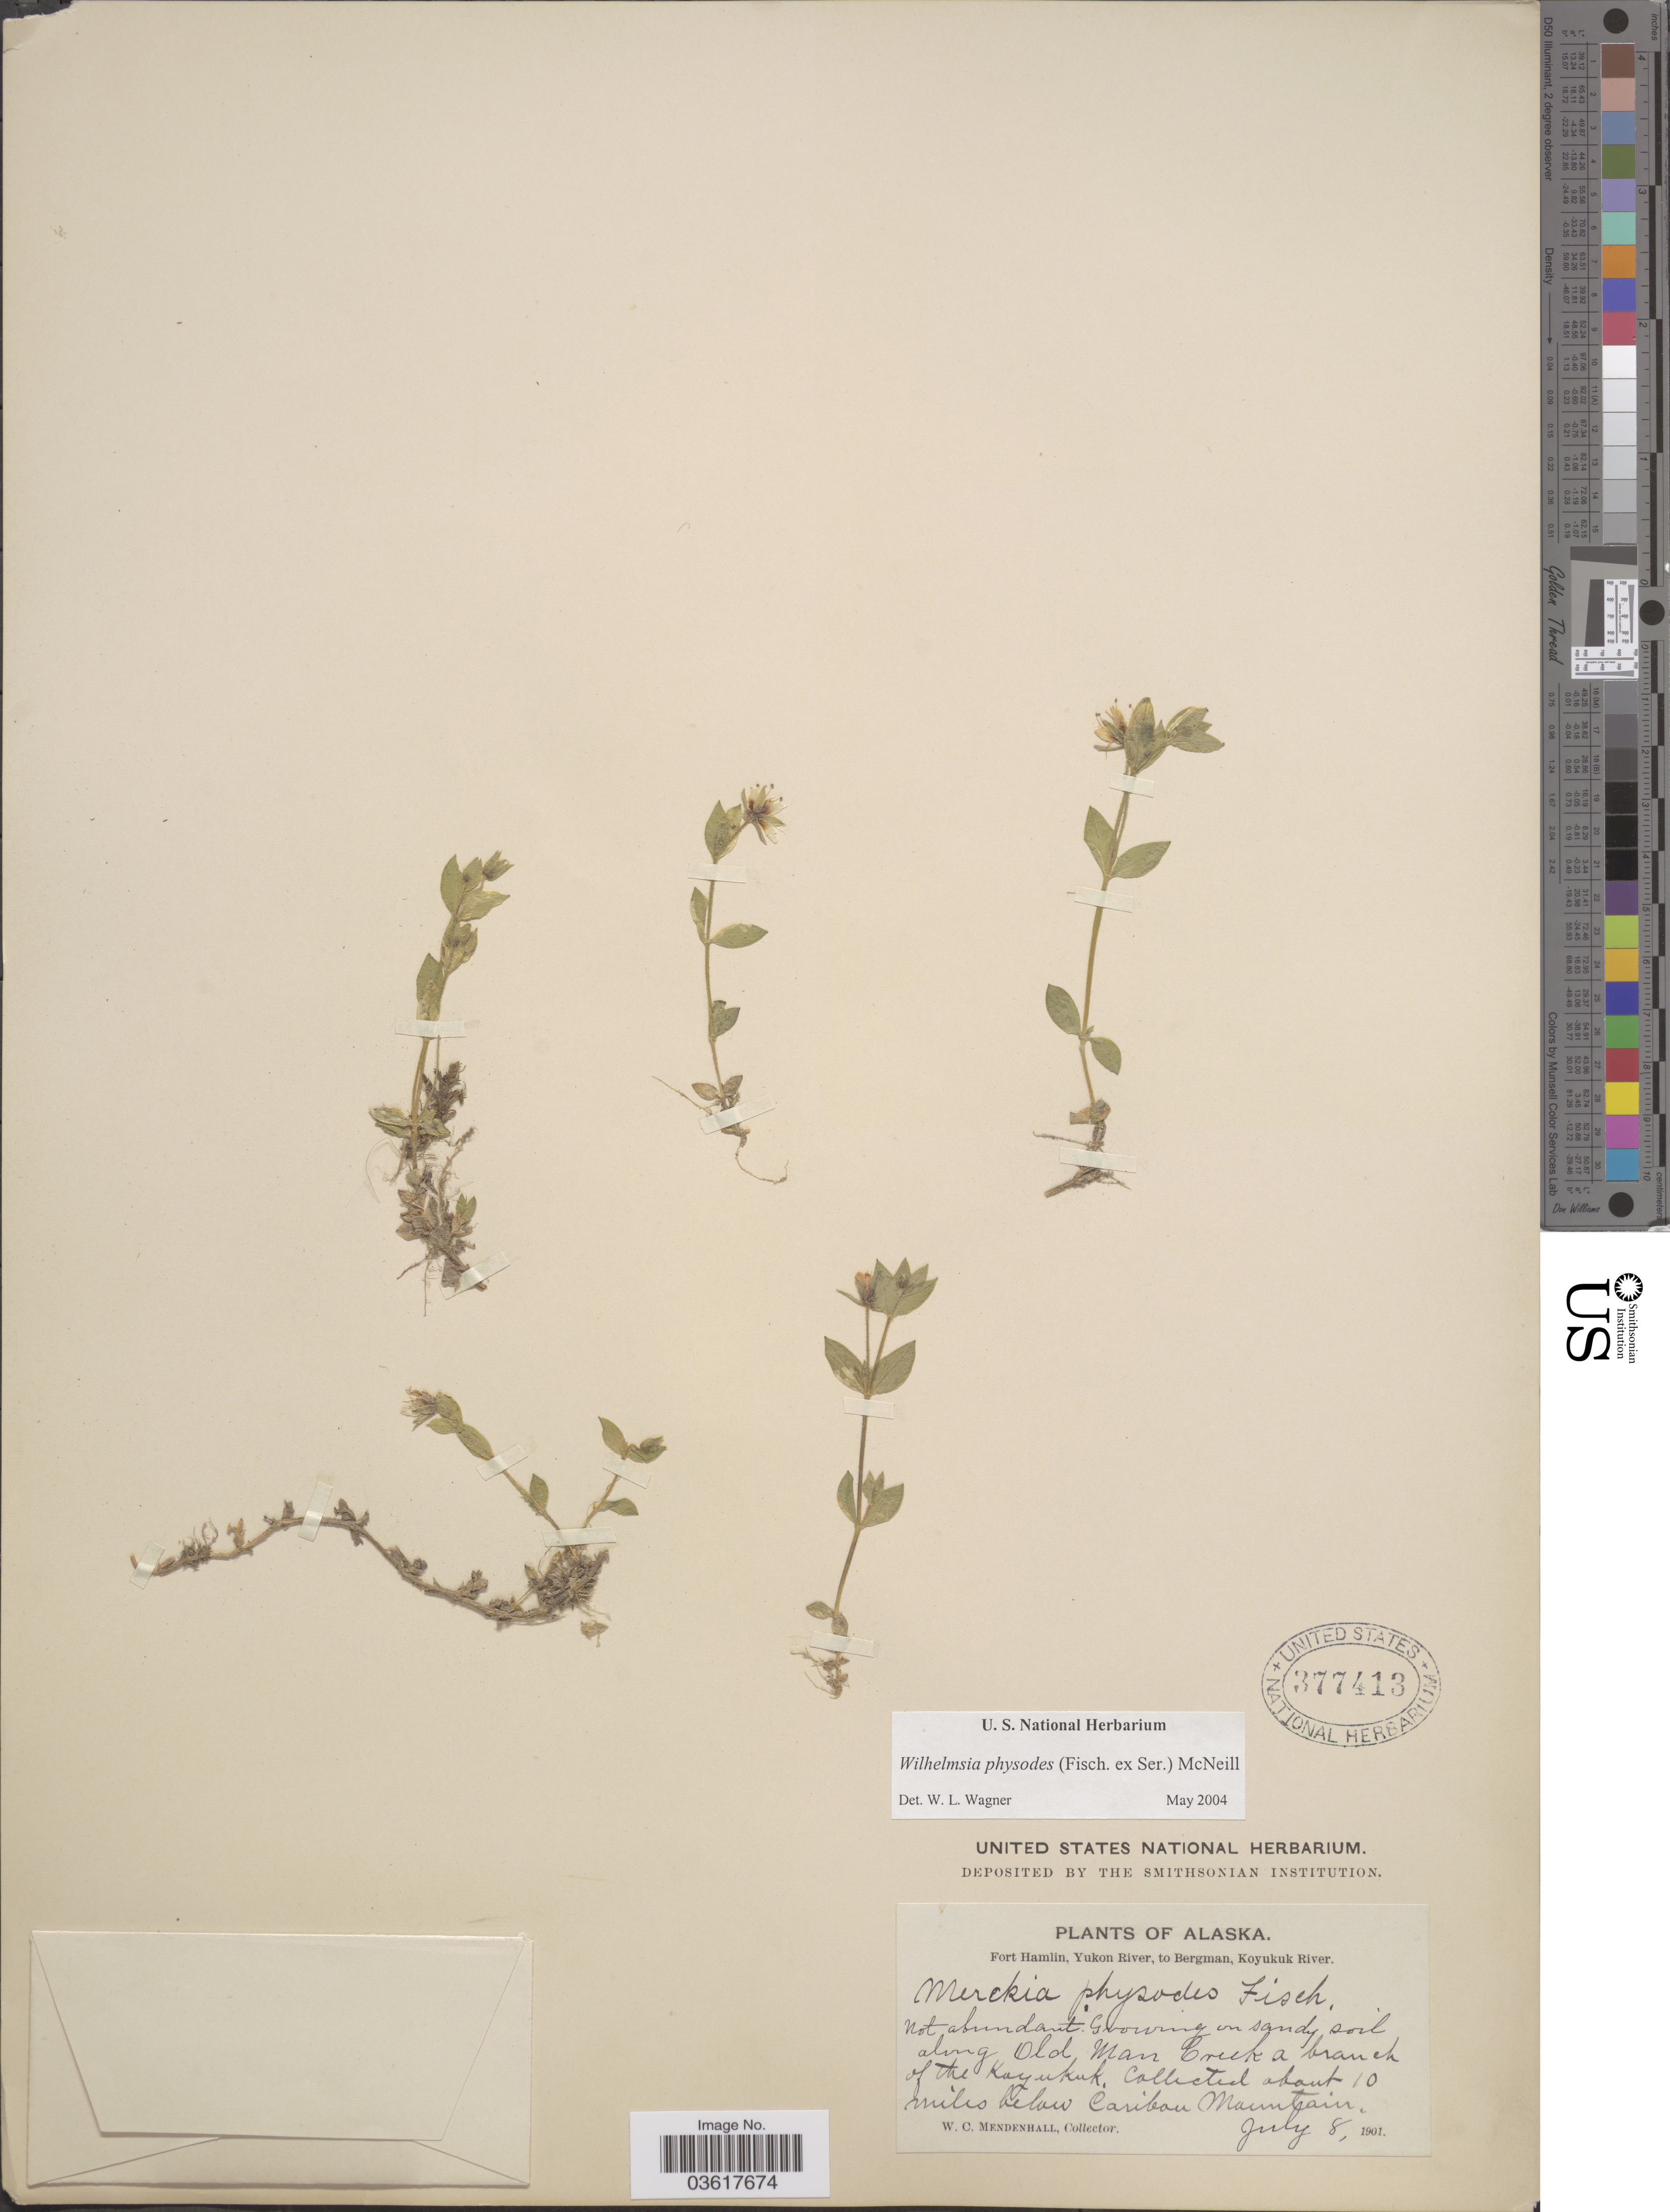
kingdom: Plantae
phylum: Tracheophyta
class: Magnoliopsida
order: Caryophyllales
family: Caryophyllaceae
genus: Wilhelmsia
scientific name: Wilhelmsia sp.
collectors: W. Mendenhall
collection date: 1901-07-08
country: United States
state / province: Alaska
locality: Fort Hamlin, Yukon River, to Bergman, Koyukuk River. Growing on sandy soil along Old Man Creek a branch of the Koyukuk. About 10 miles below Caribou Mountain.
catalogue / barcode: US 377413